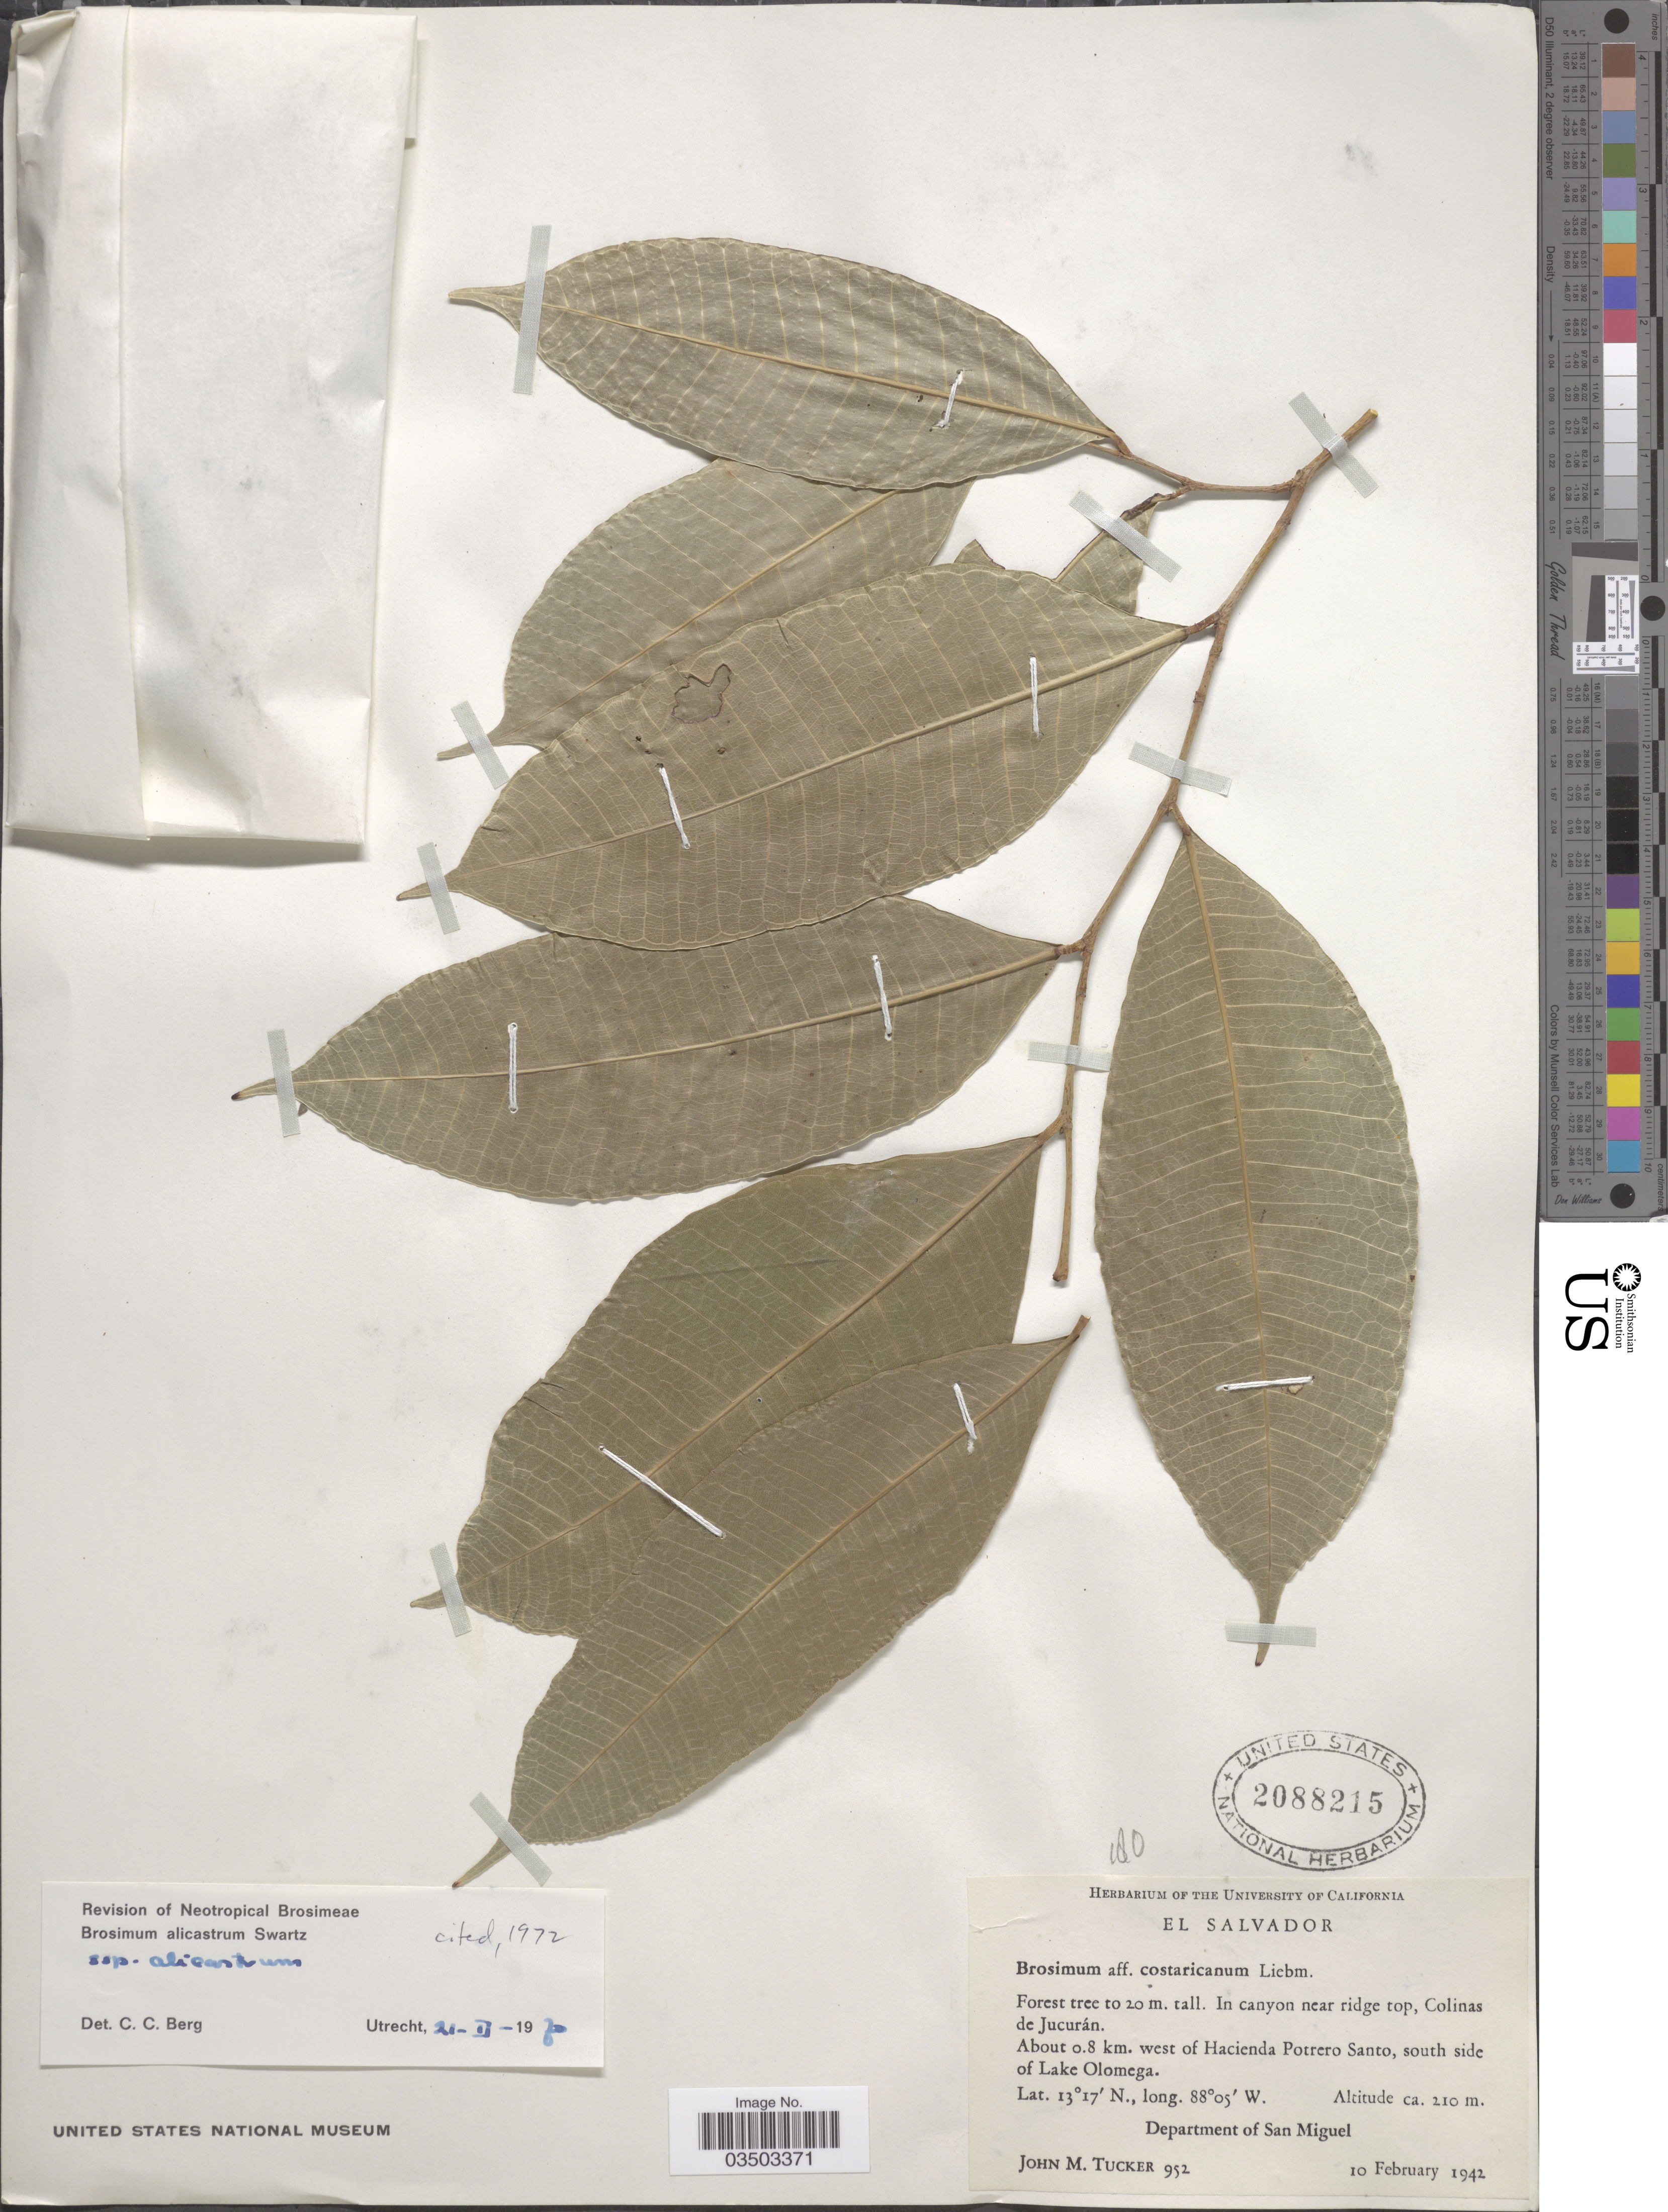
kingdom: Plantae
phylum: Tracheophyta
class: Magnoliopsida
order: Rosales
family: Moraceae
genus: Brosimum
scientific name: Brosimum alicastrum subsp. alicastrum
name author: Sw.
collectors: J. M. Tucker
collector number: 952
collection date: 1942-02-10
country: El Salvador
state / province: San Miguel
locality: In canyon near ridge top, Colinas de Jucurán. About 0.8 km. west of Hacienda Potrero Santo, south side of Lake Olomega.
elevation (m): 210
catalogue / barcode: US 2088215